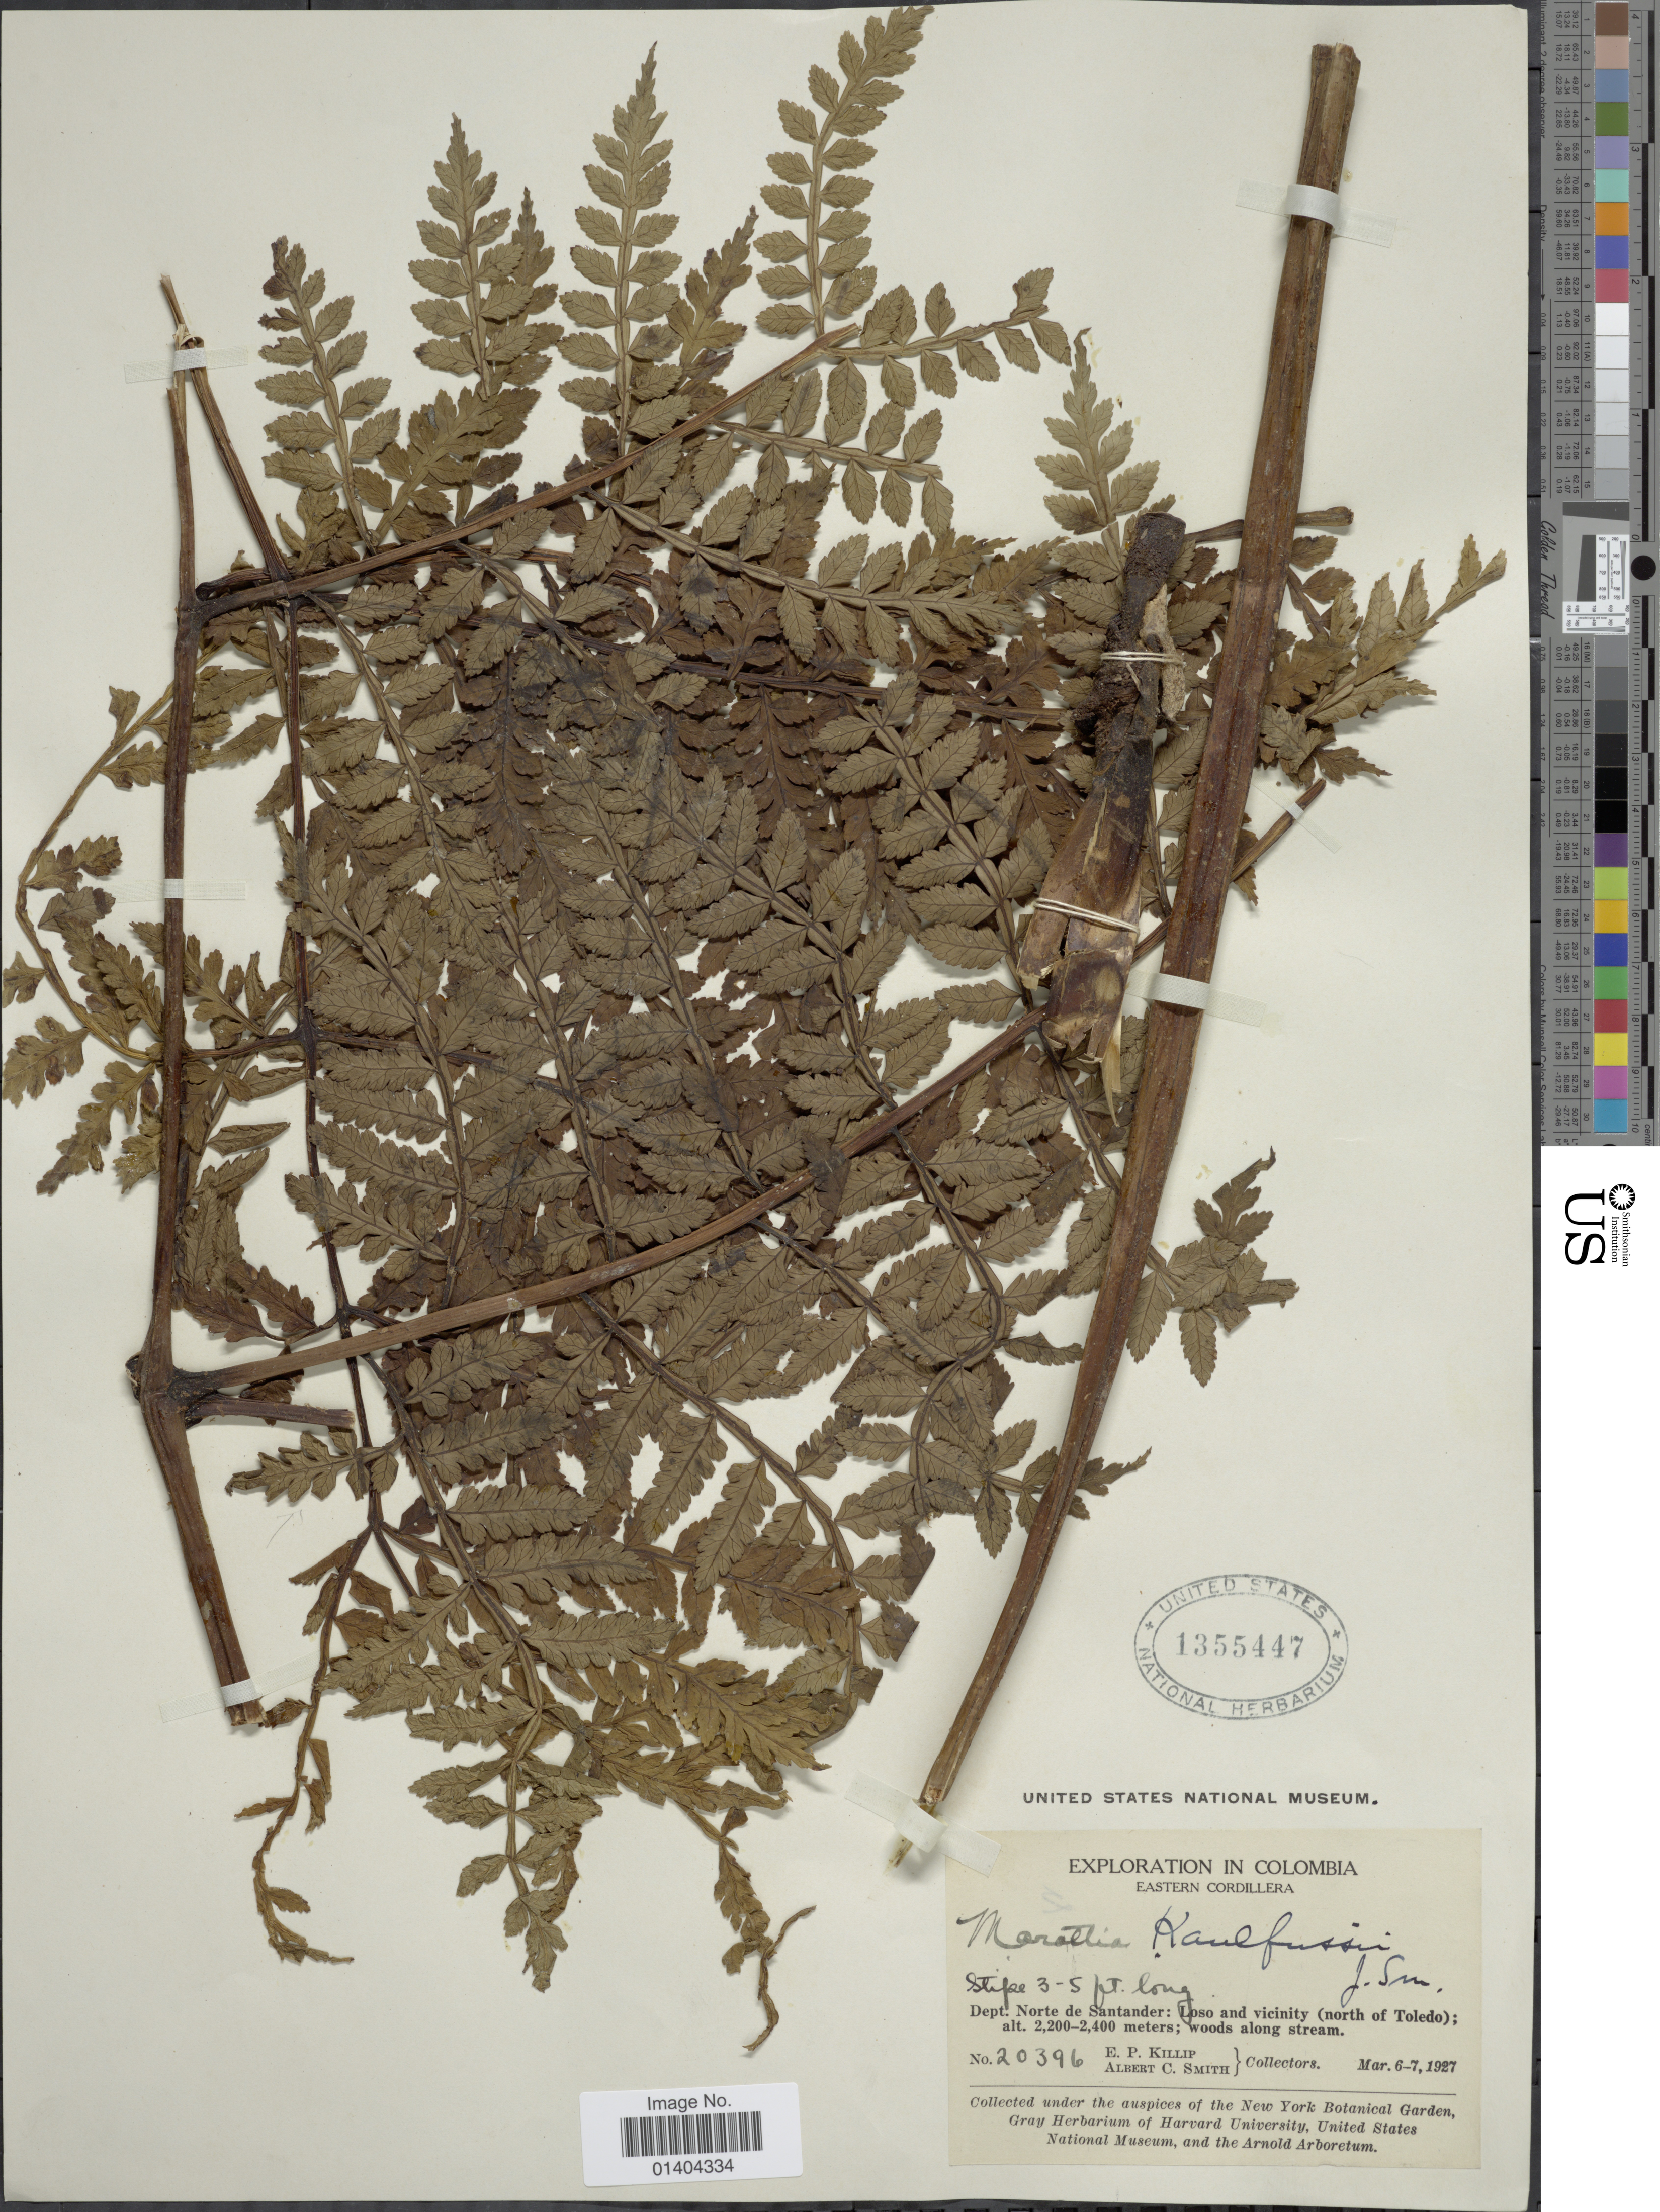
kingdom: Plantae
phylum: Tracheophyta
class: Polypodiopsida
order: Marattiales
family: Marattiaceae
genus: Marattia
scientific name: Marattia laevis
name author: Sm.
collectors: E. P. Killip & A. C. Smith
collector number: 20396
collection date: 1927-03-06/1927-03-07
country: Colombia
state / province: Santander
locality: Dept. Norte de Santander: Loso and vicinity (north of Toledo), Eastern Cordillera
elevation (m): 2200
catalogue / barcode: US 1355447